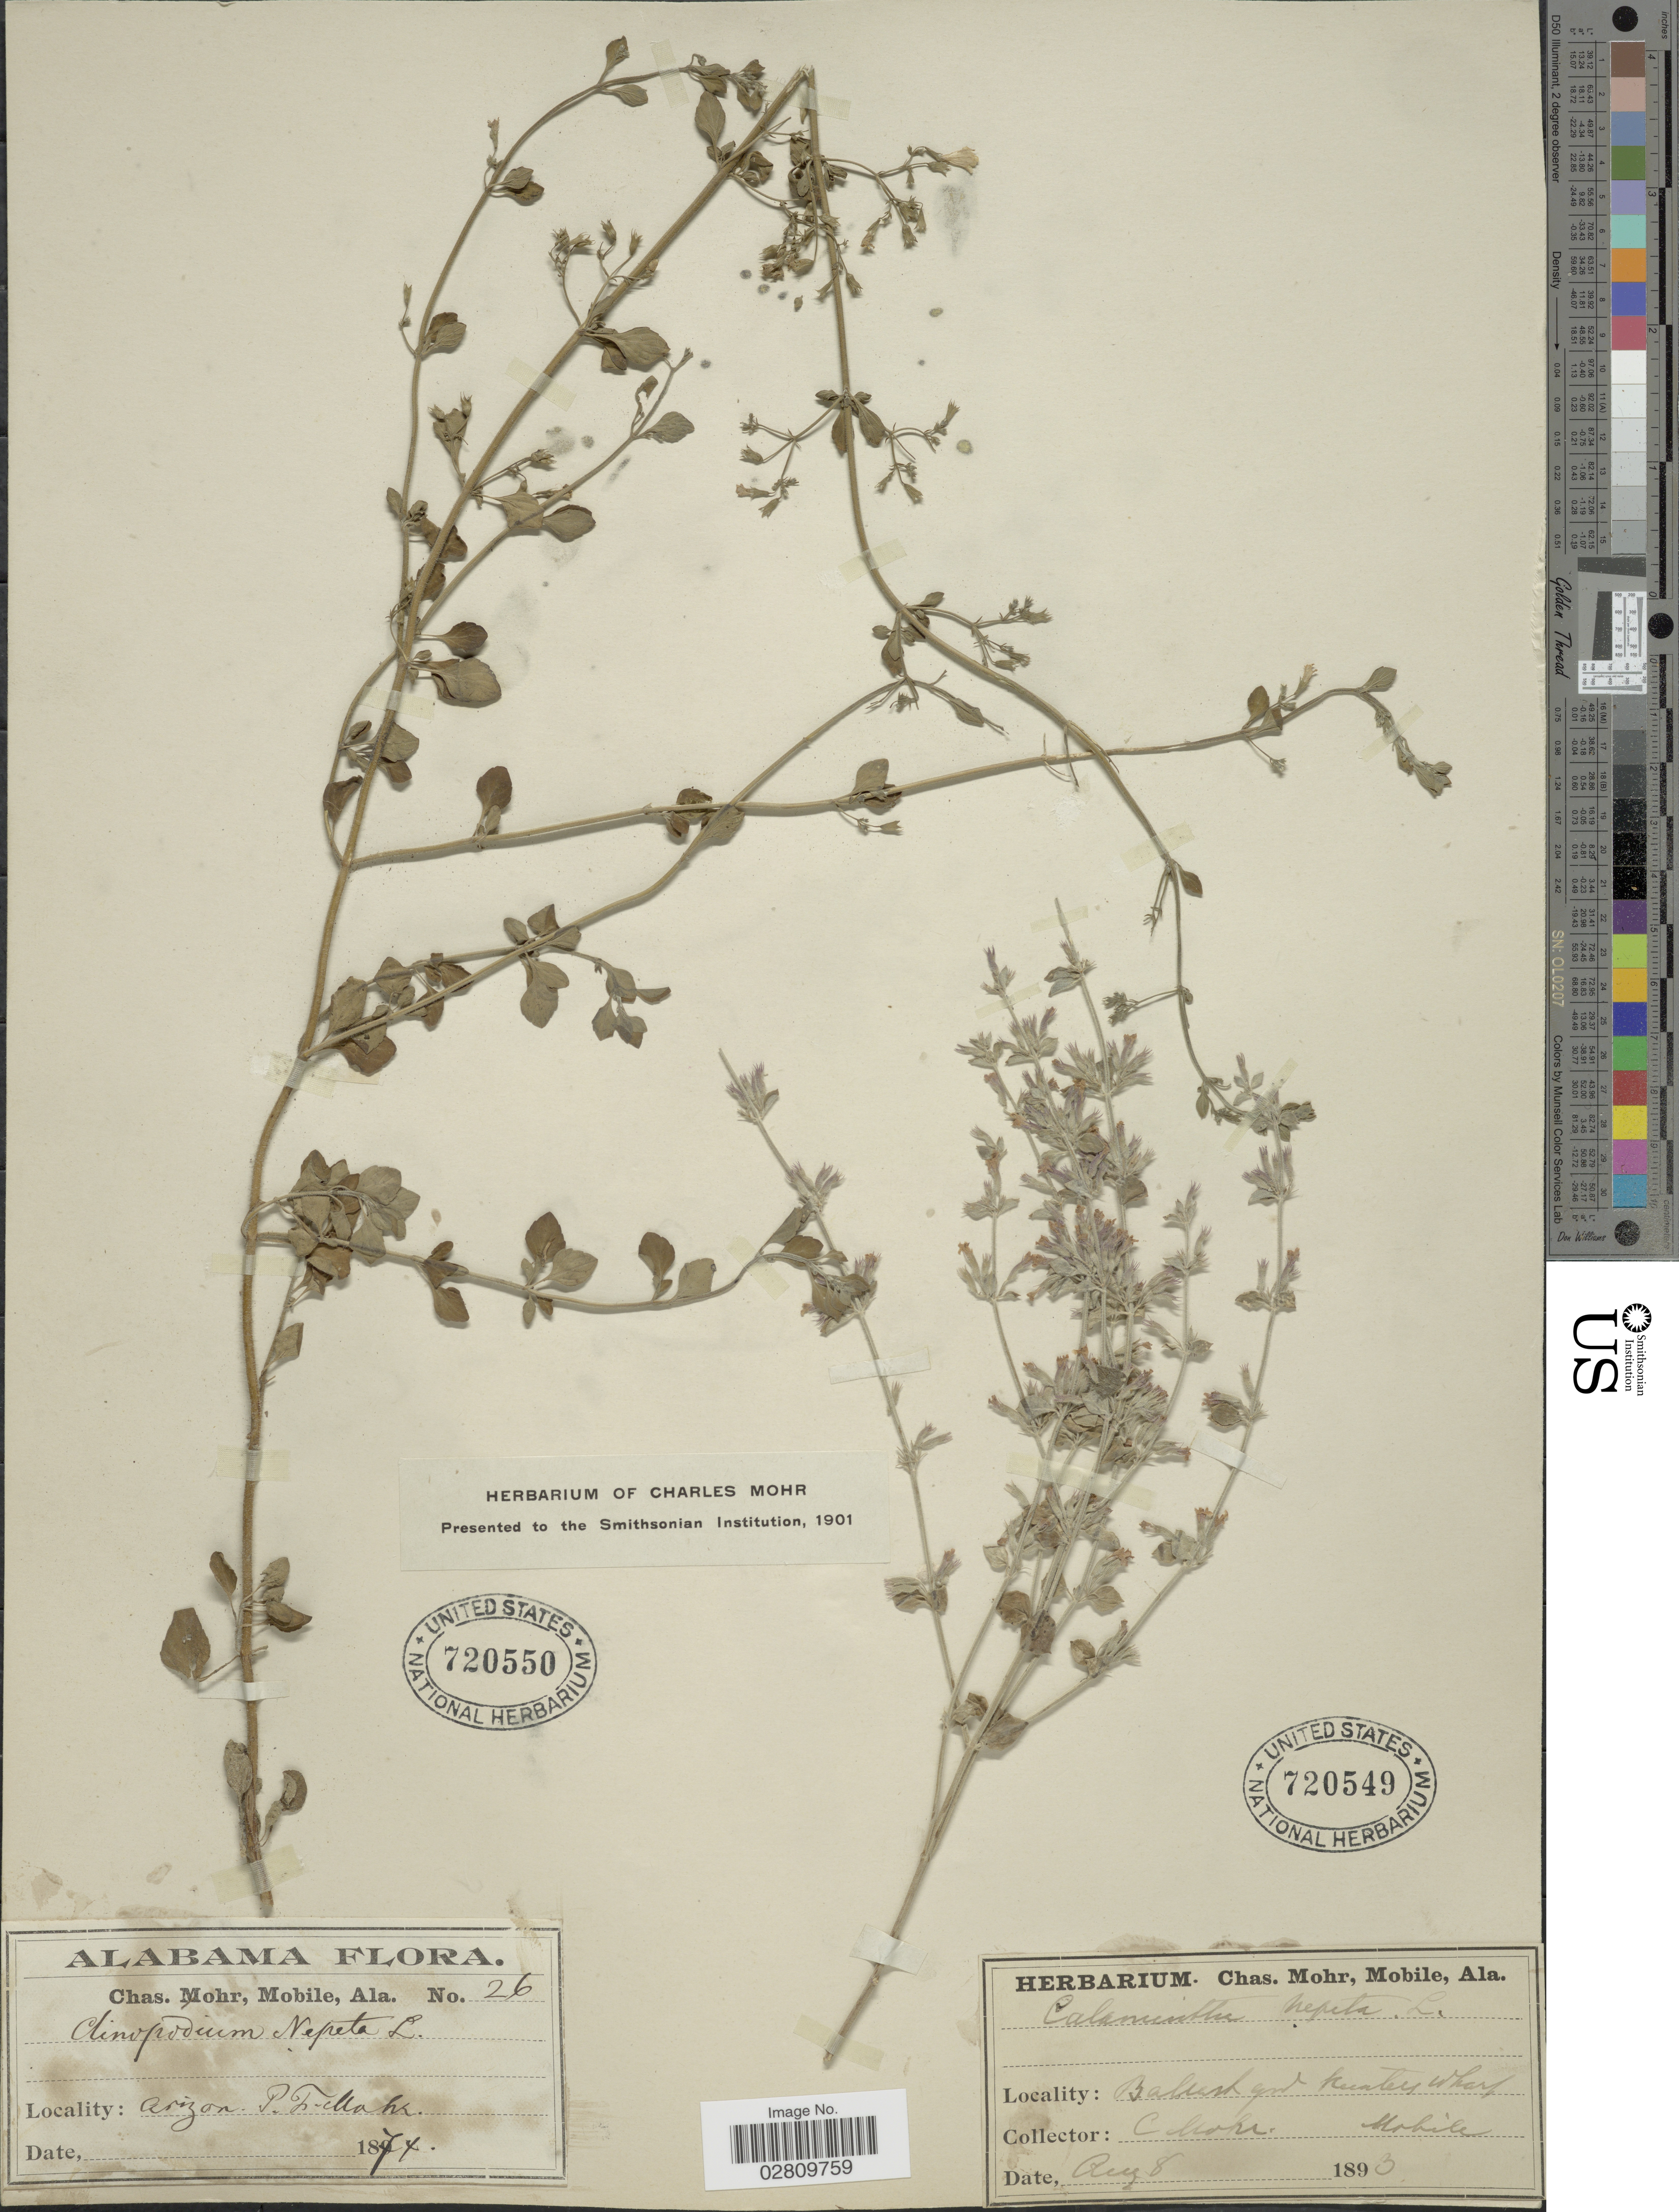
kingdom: Plantae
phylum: Tracheophyta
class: Magnoliopsida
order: Lamiales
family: Lamiaceae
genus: Clinopodium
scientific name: Clinopodium nepeta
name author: (L.) Kuntze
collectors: P. F. Mohr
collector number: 26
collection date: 1874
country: United States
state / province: Arizona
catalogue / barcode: US 720550